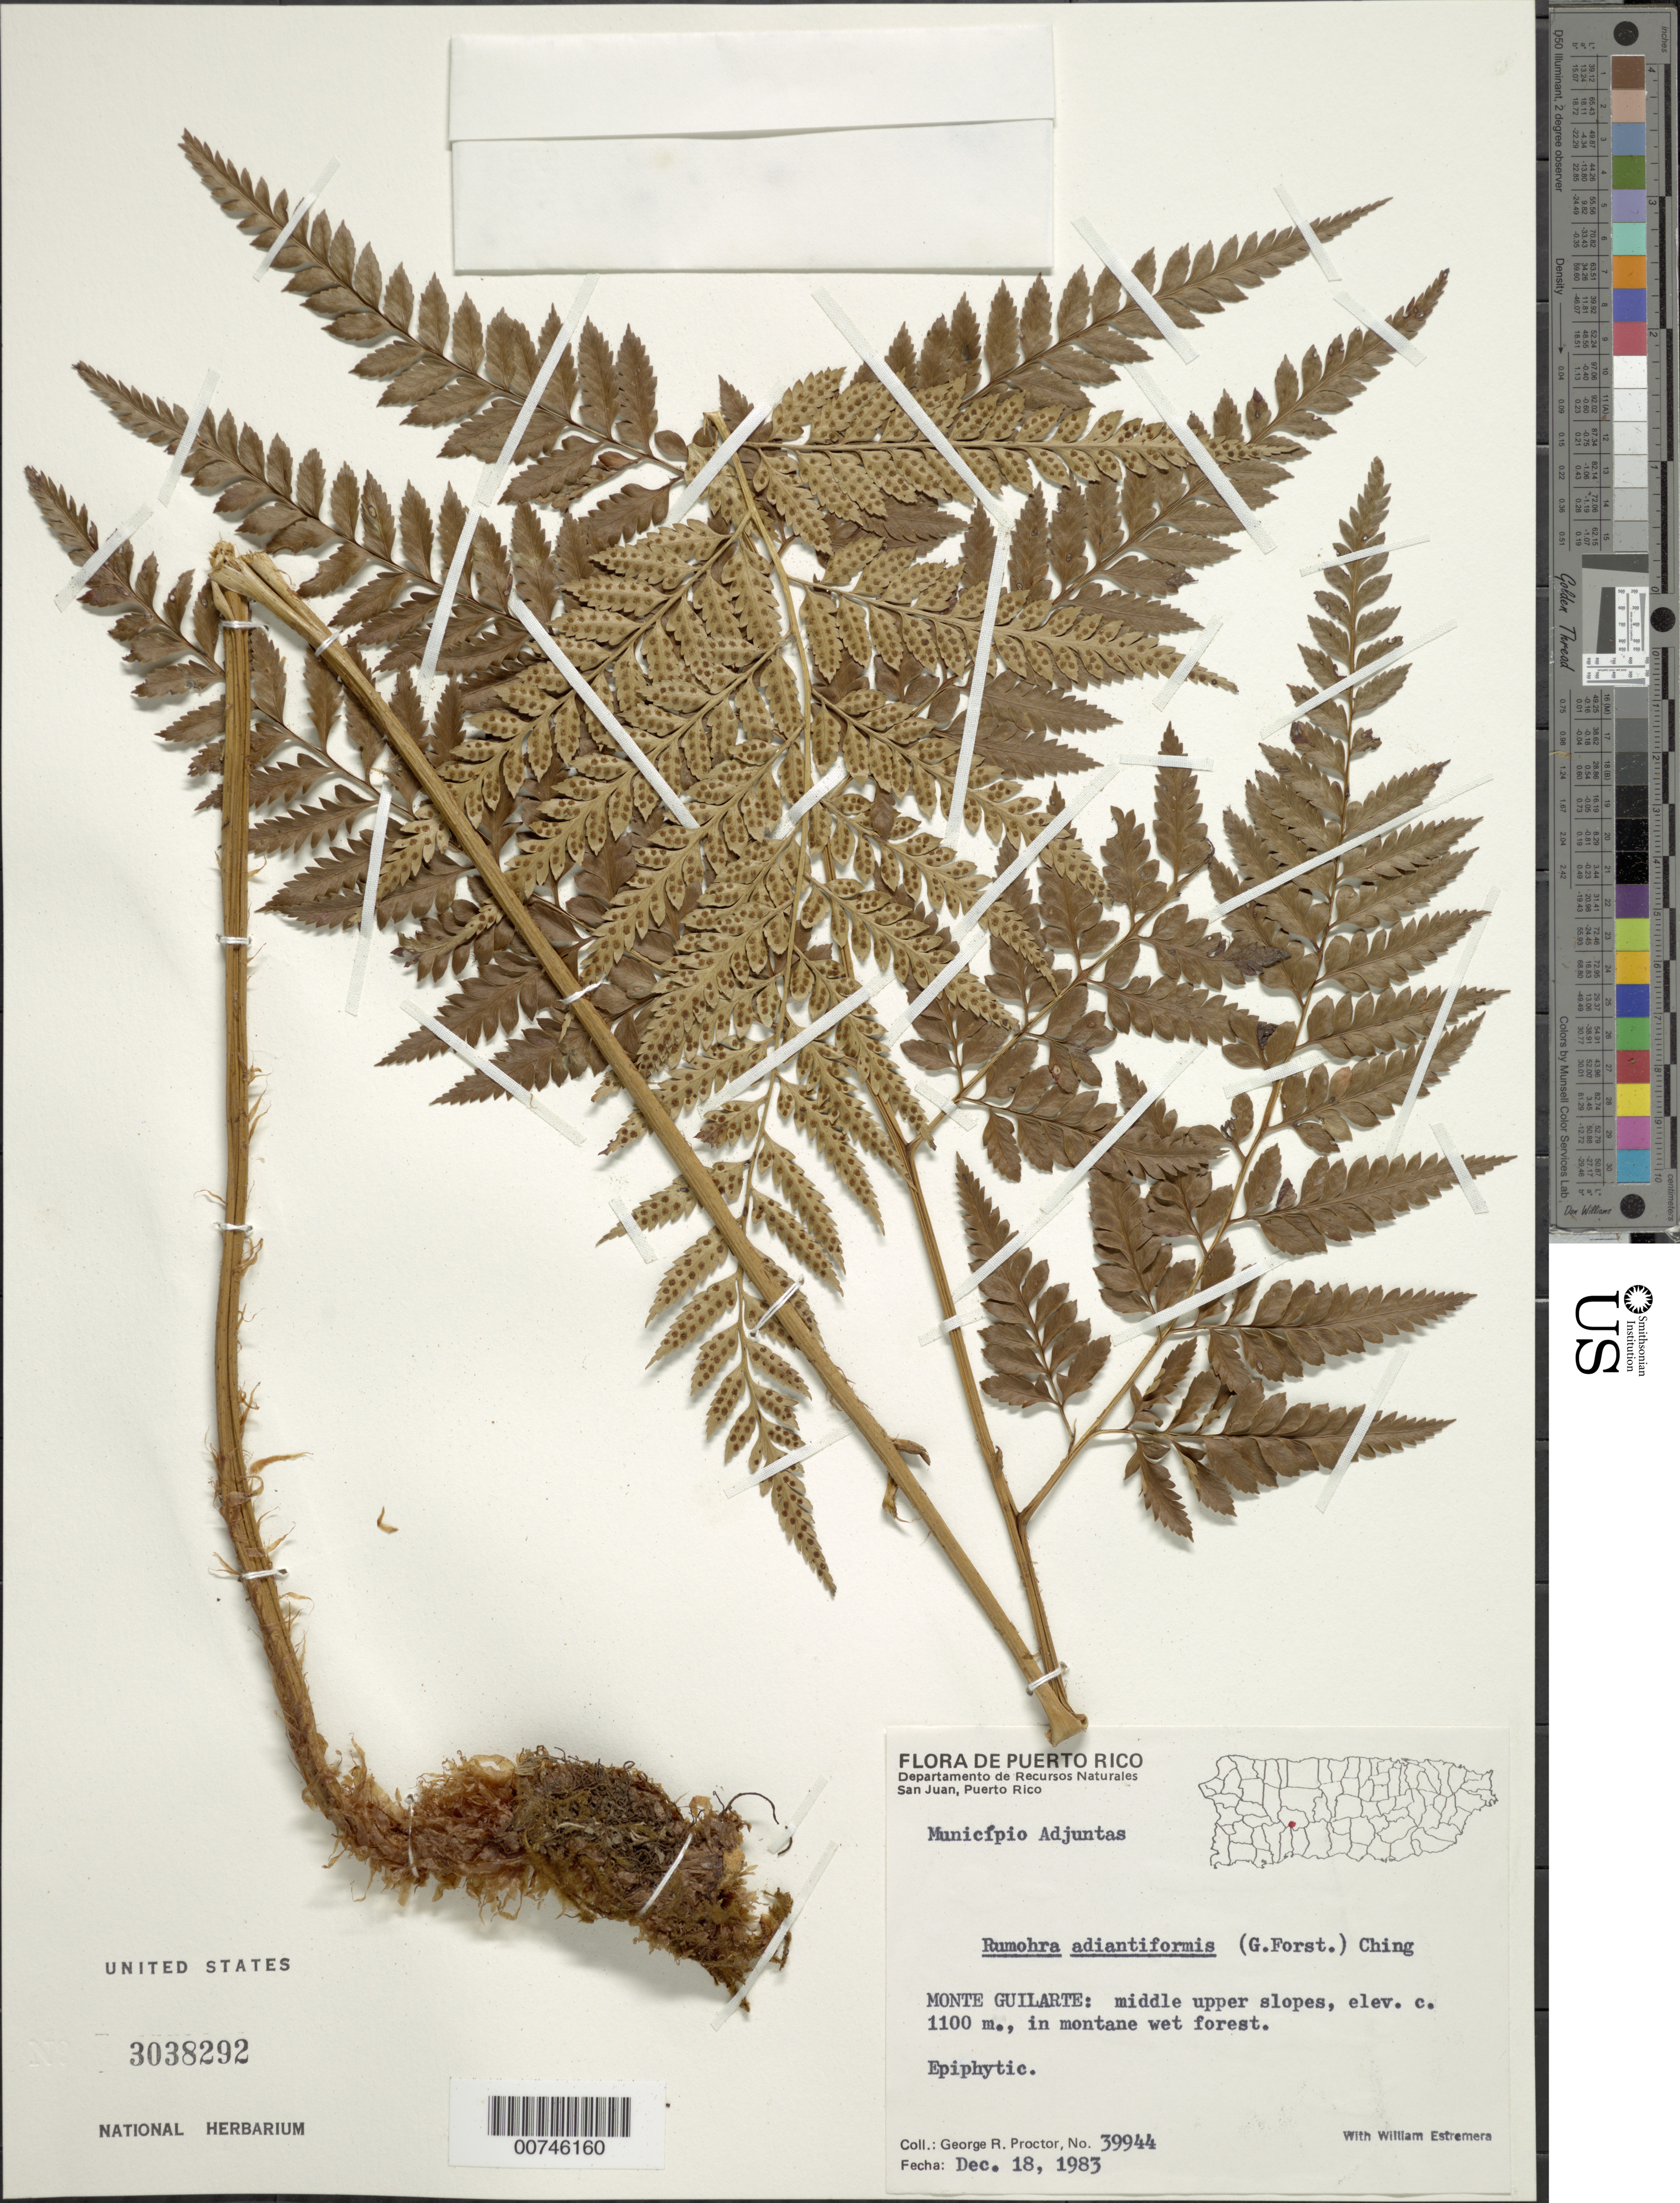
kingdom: Plantae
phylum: Tracheophyta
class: Polypodiopsida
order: Polypodiales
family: Dryopteridaceae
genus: Rumohra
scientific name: Rumohra adiantiformis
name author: (G. Forst.) Ching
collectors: G. R. Proctor & W. Estremera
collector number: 39944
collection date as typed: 18 Dec 1983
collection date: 1983-12-18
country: Puerto Rico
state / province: Adjuntas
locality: Monte Guilarte: middle upper slopes, Municipio Adjuntas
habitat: In montane wet forest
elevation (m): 1100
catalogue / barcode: US 3038292